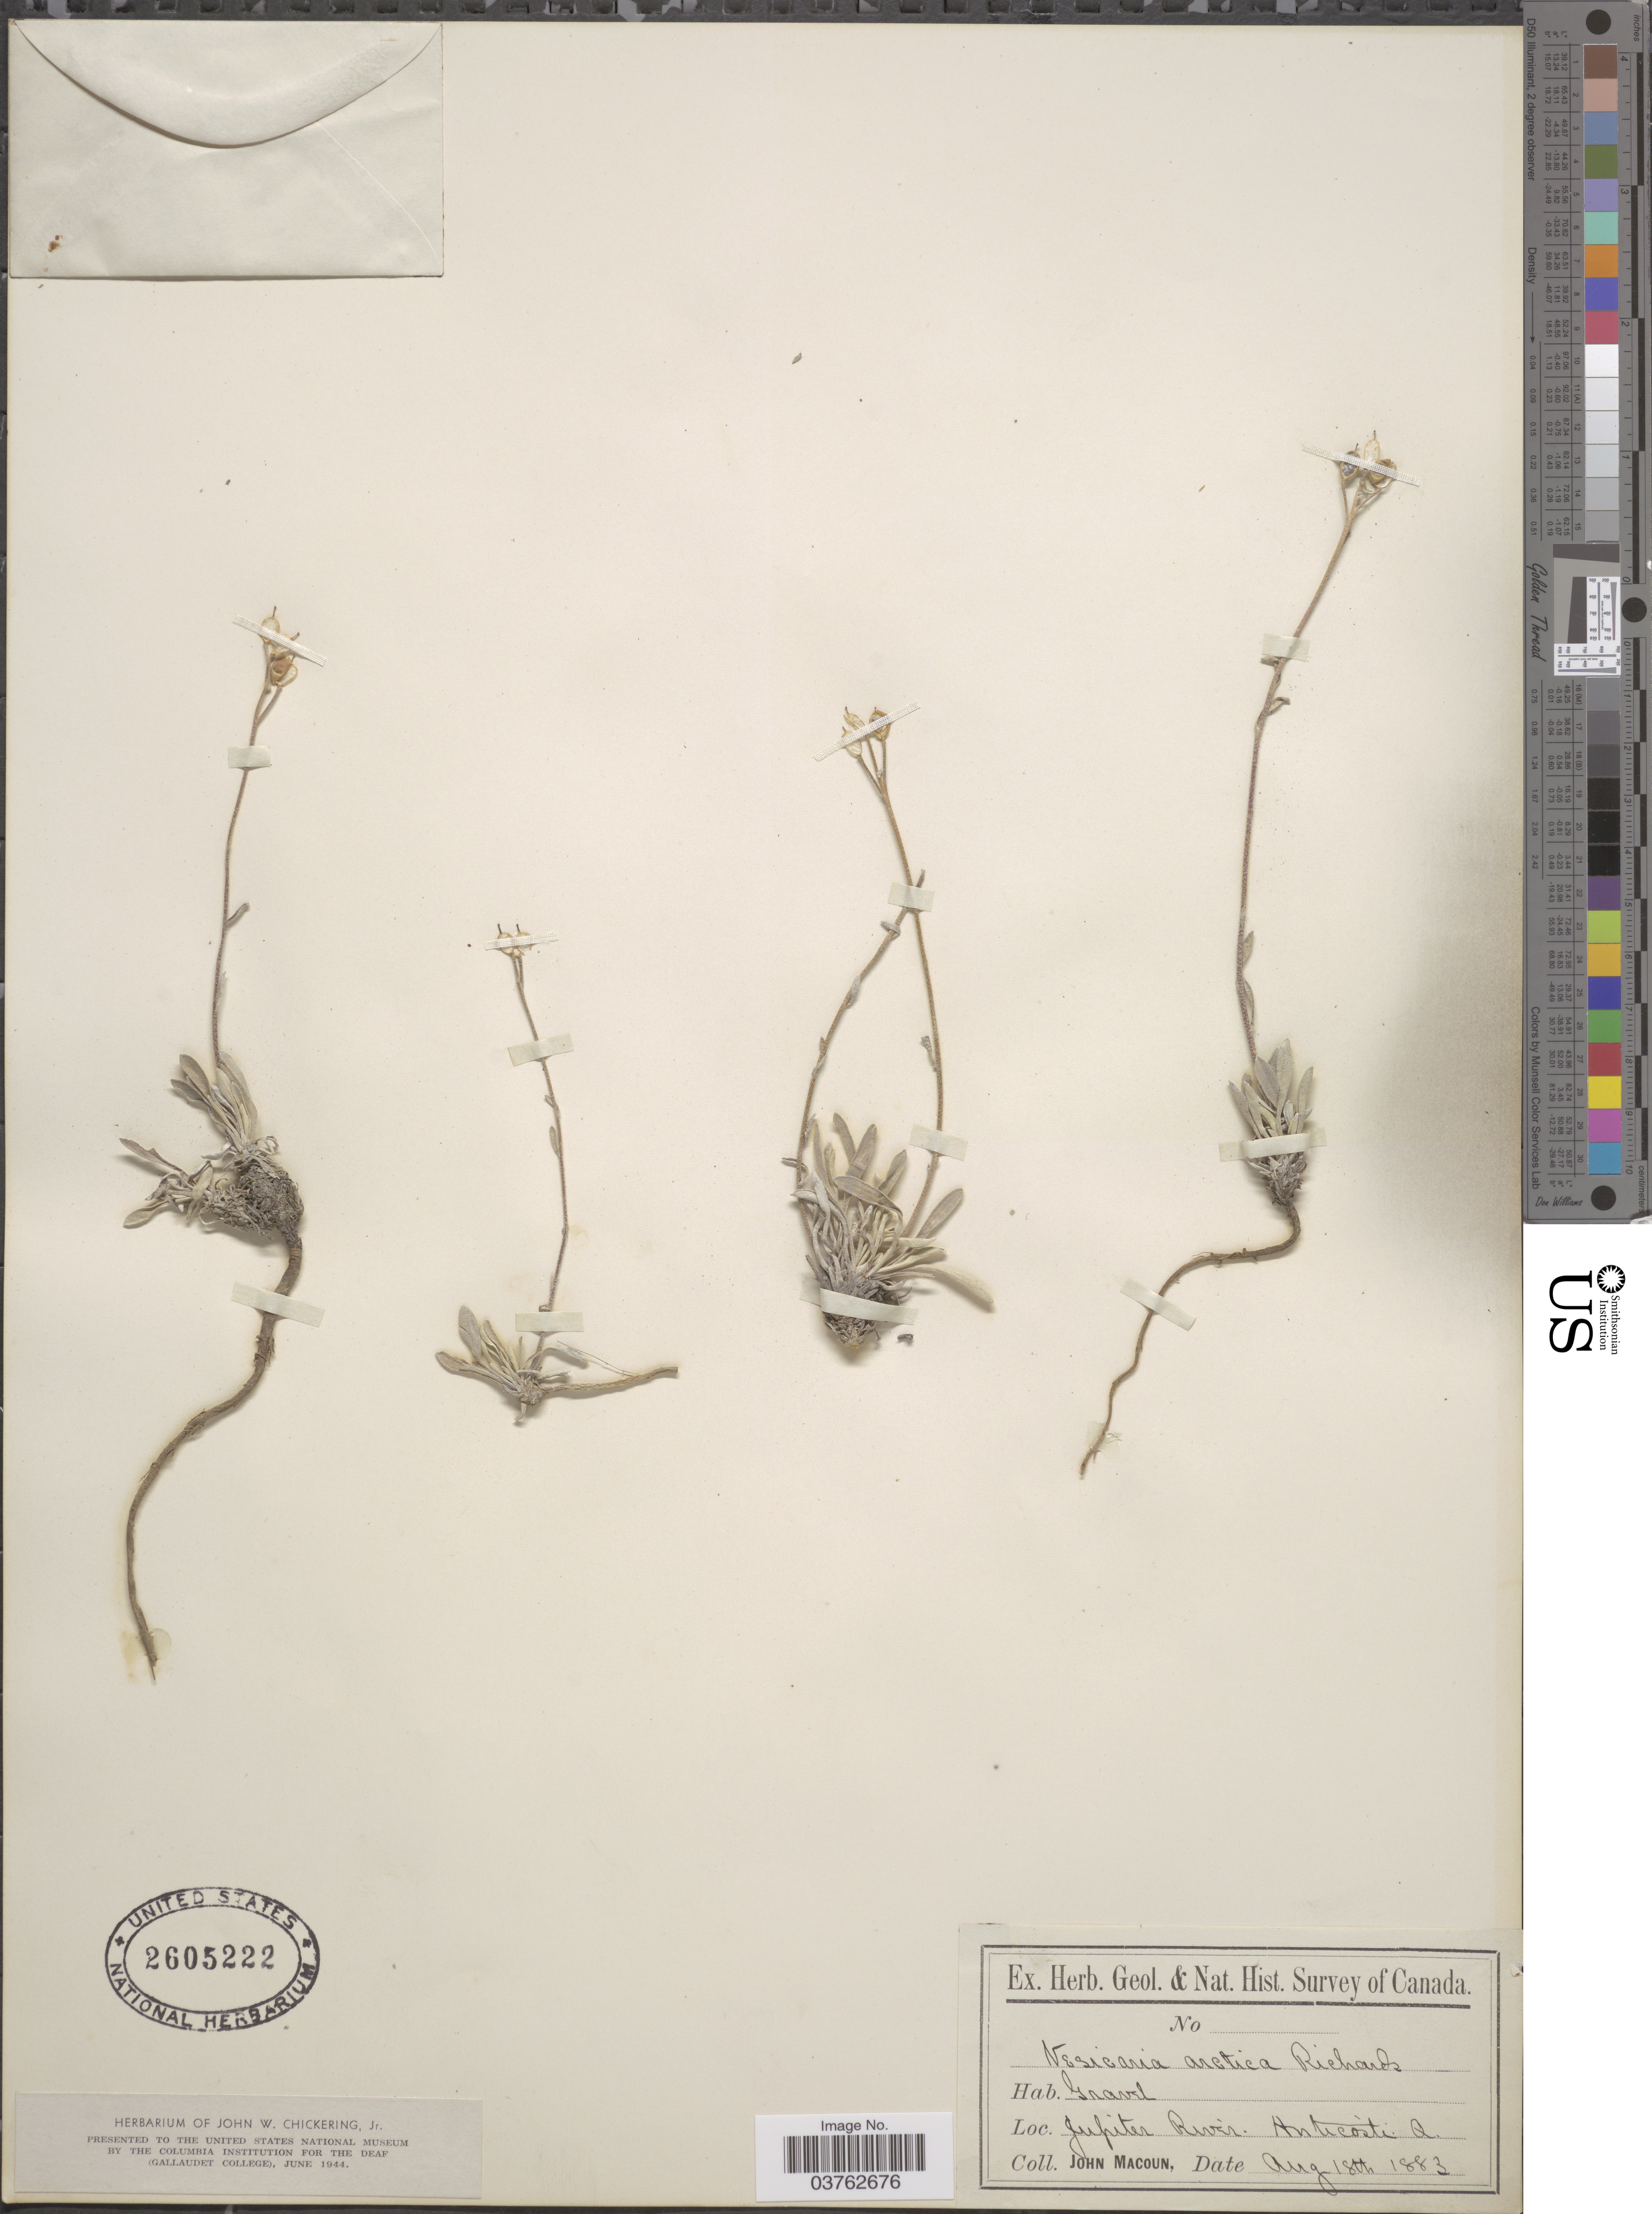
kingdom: Plantae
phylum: Tracheophyta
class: Magnoliopsida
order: Brassicales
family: Brassicaceae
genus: Physaria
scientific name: Physaria arctica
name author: (Wormsk. ex Hornem.) O'Kane & Al-Shehbaz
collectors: J. Macoun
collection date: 1883-08-18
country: Canada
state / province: Quebec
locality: Jupiter River. Anticosti Q.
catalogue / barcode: US 2605222